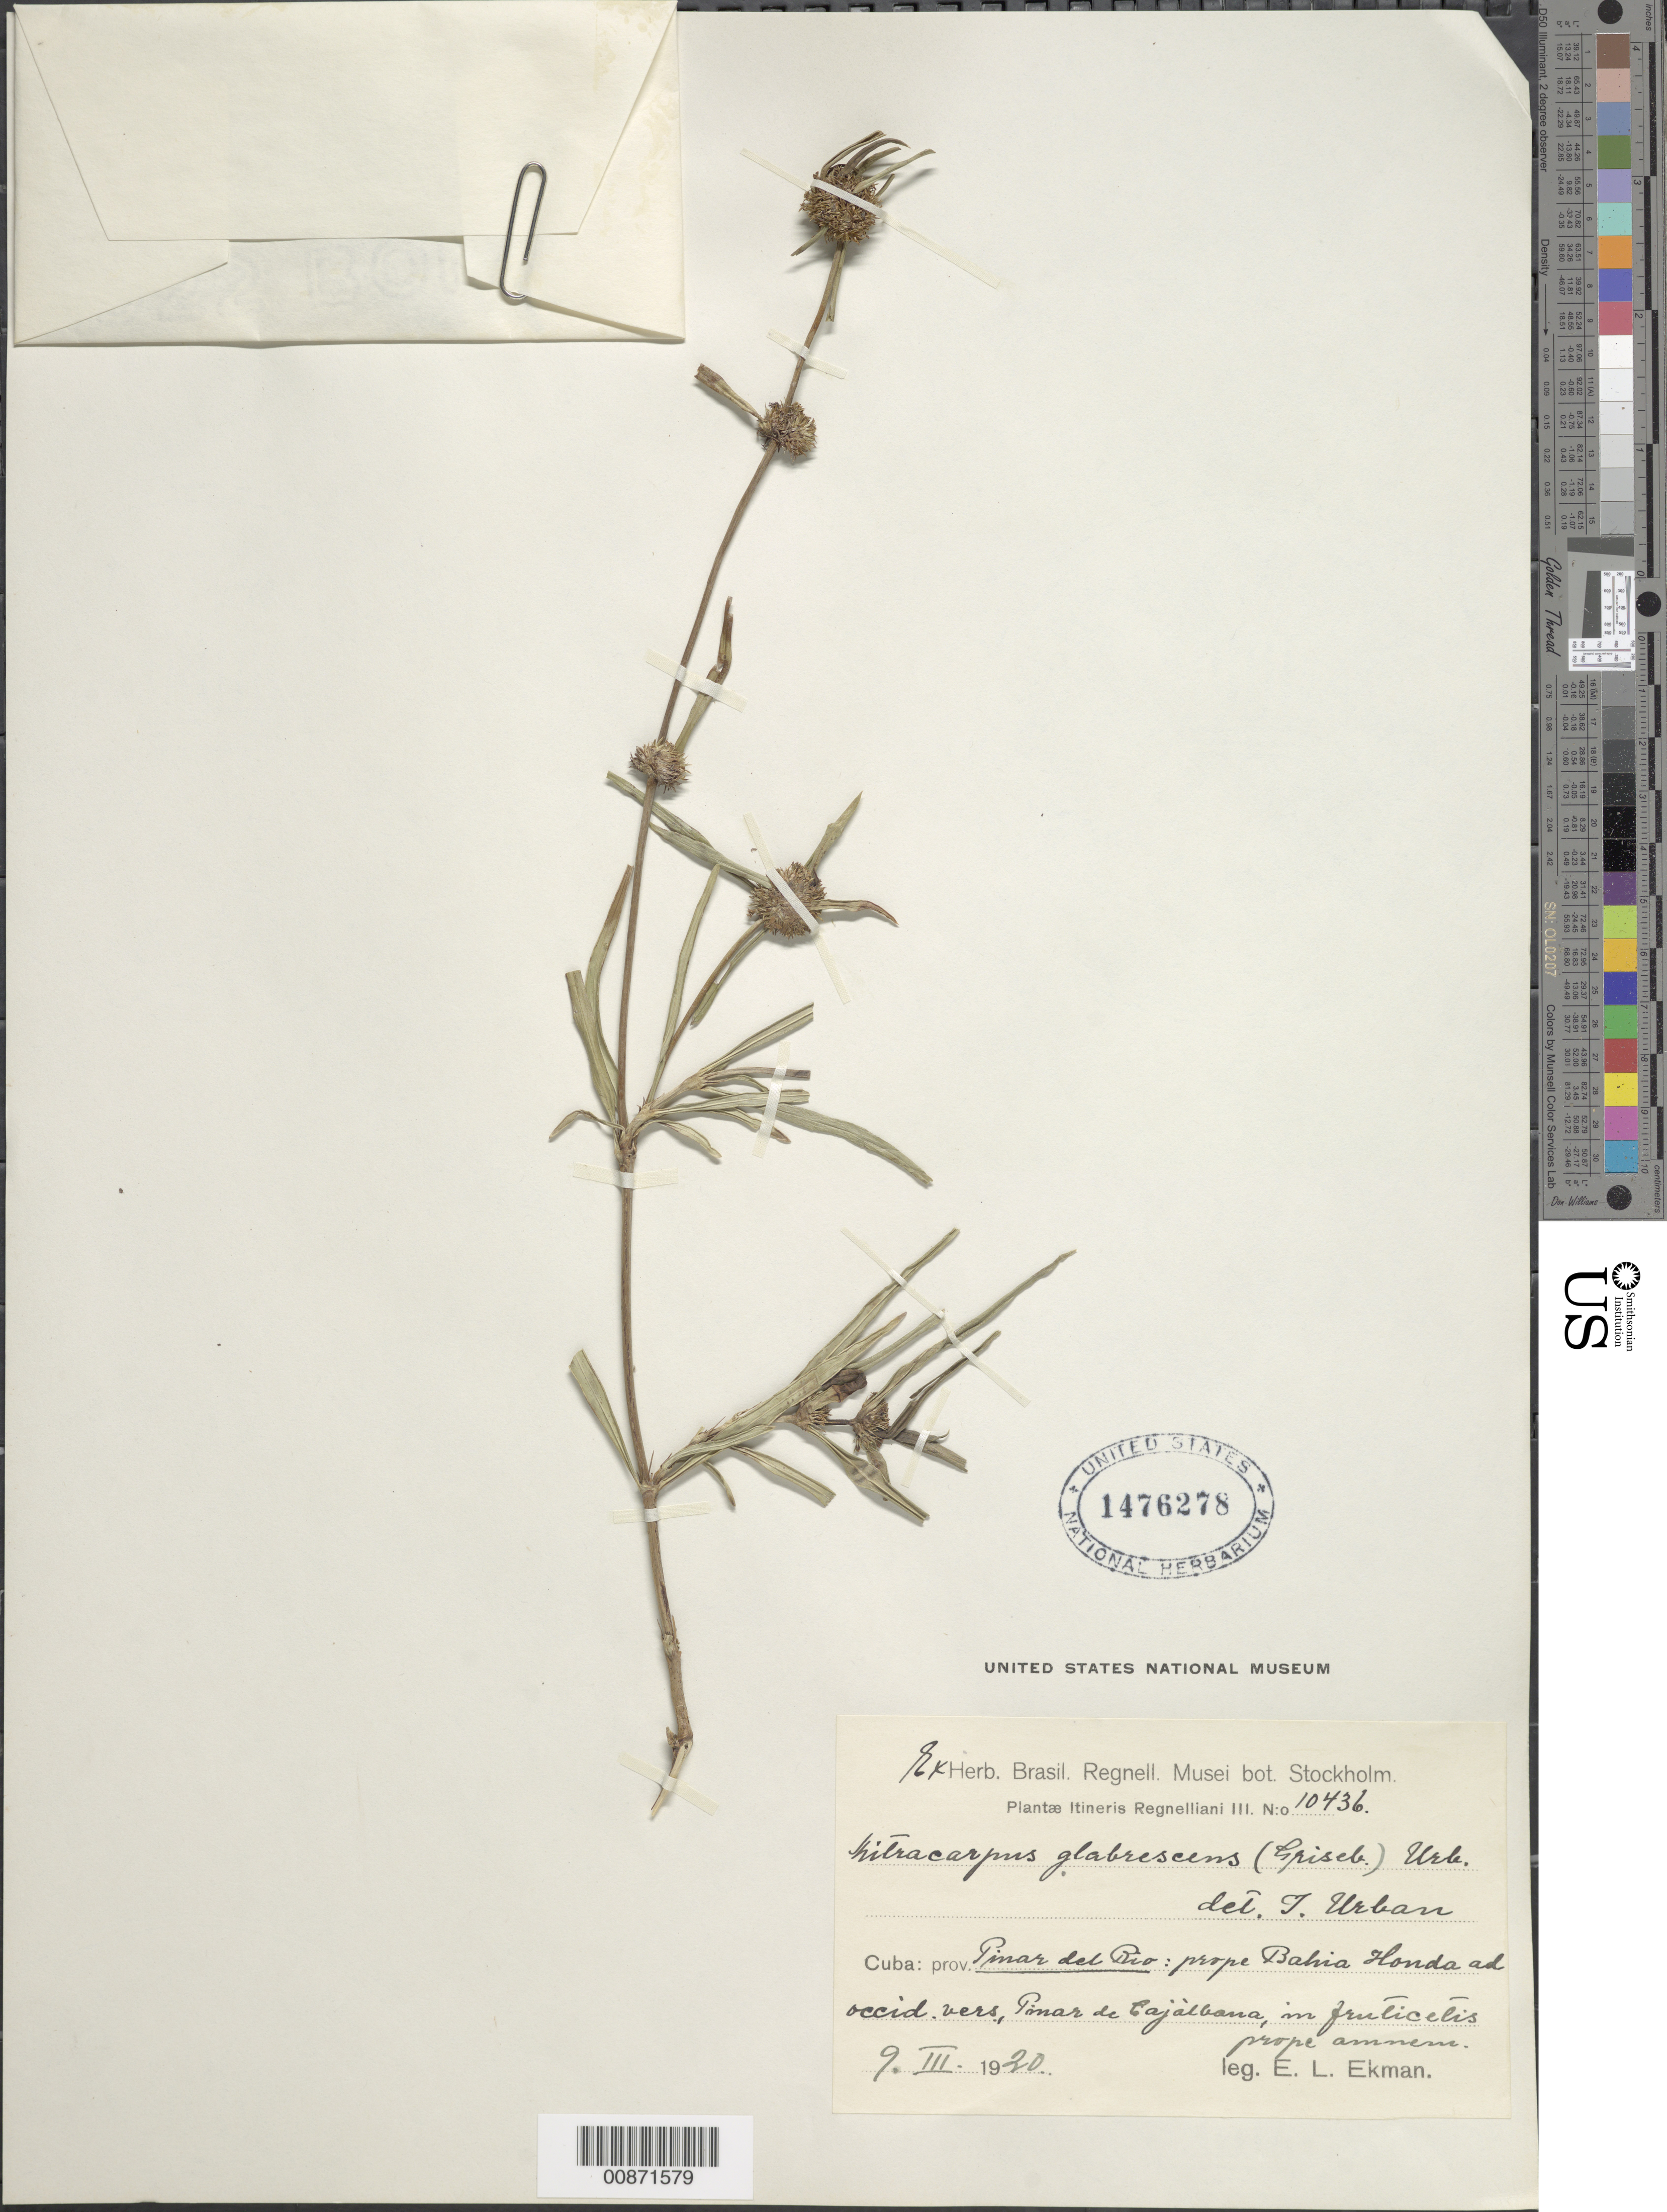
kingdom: Plantae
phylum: Tracheophyta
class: Magnoliopsida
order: Gentianales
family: Rubiaceae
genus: Mitracarpus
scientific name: Mitracarpus rhadinophyllus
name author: (B.L. Rob.) L.O. Williams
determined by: Urban, Ignatz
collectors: E. L. Ekman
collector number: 10436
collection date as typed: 09 Mar 1920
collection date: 1920-03-09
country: Cuba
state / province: Pinar del Río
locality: Prope Bahia Honda ad occid. Vers Pinar de Cajàlbana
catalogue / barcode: US 1476278